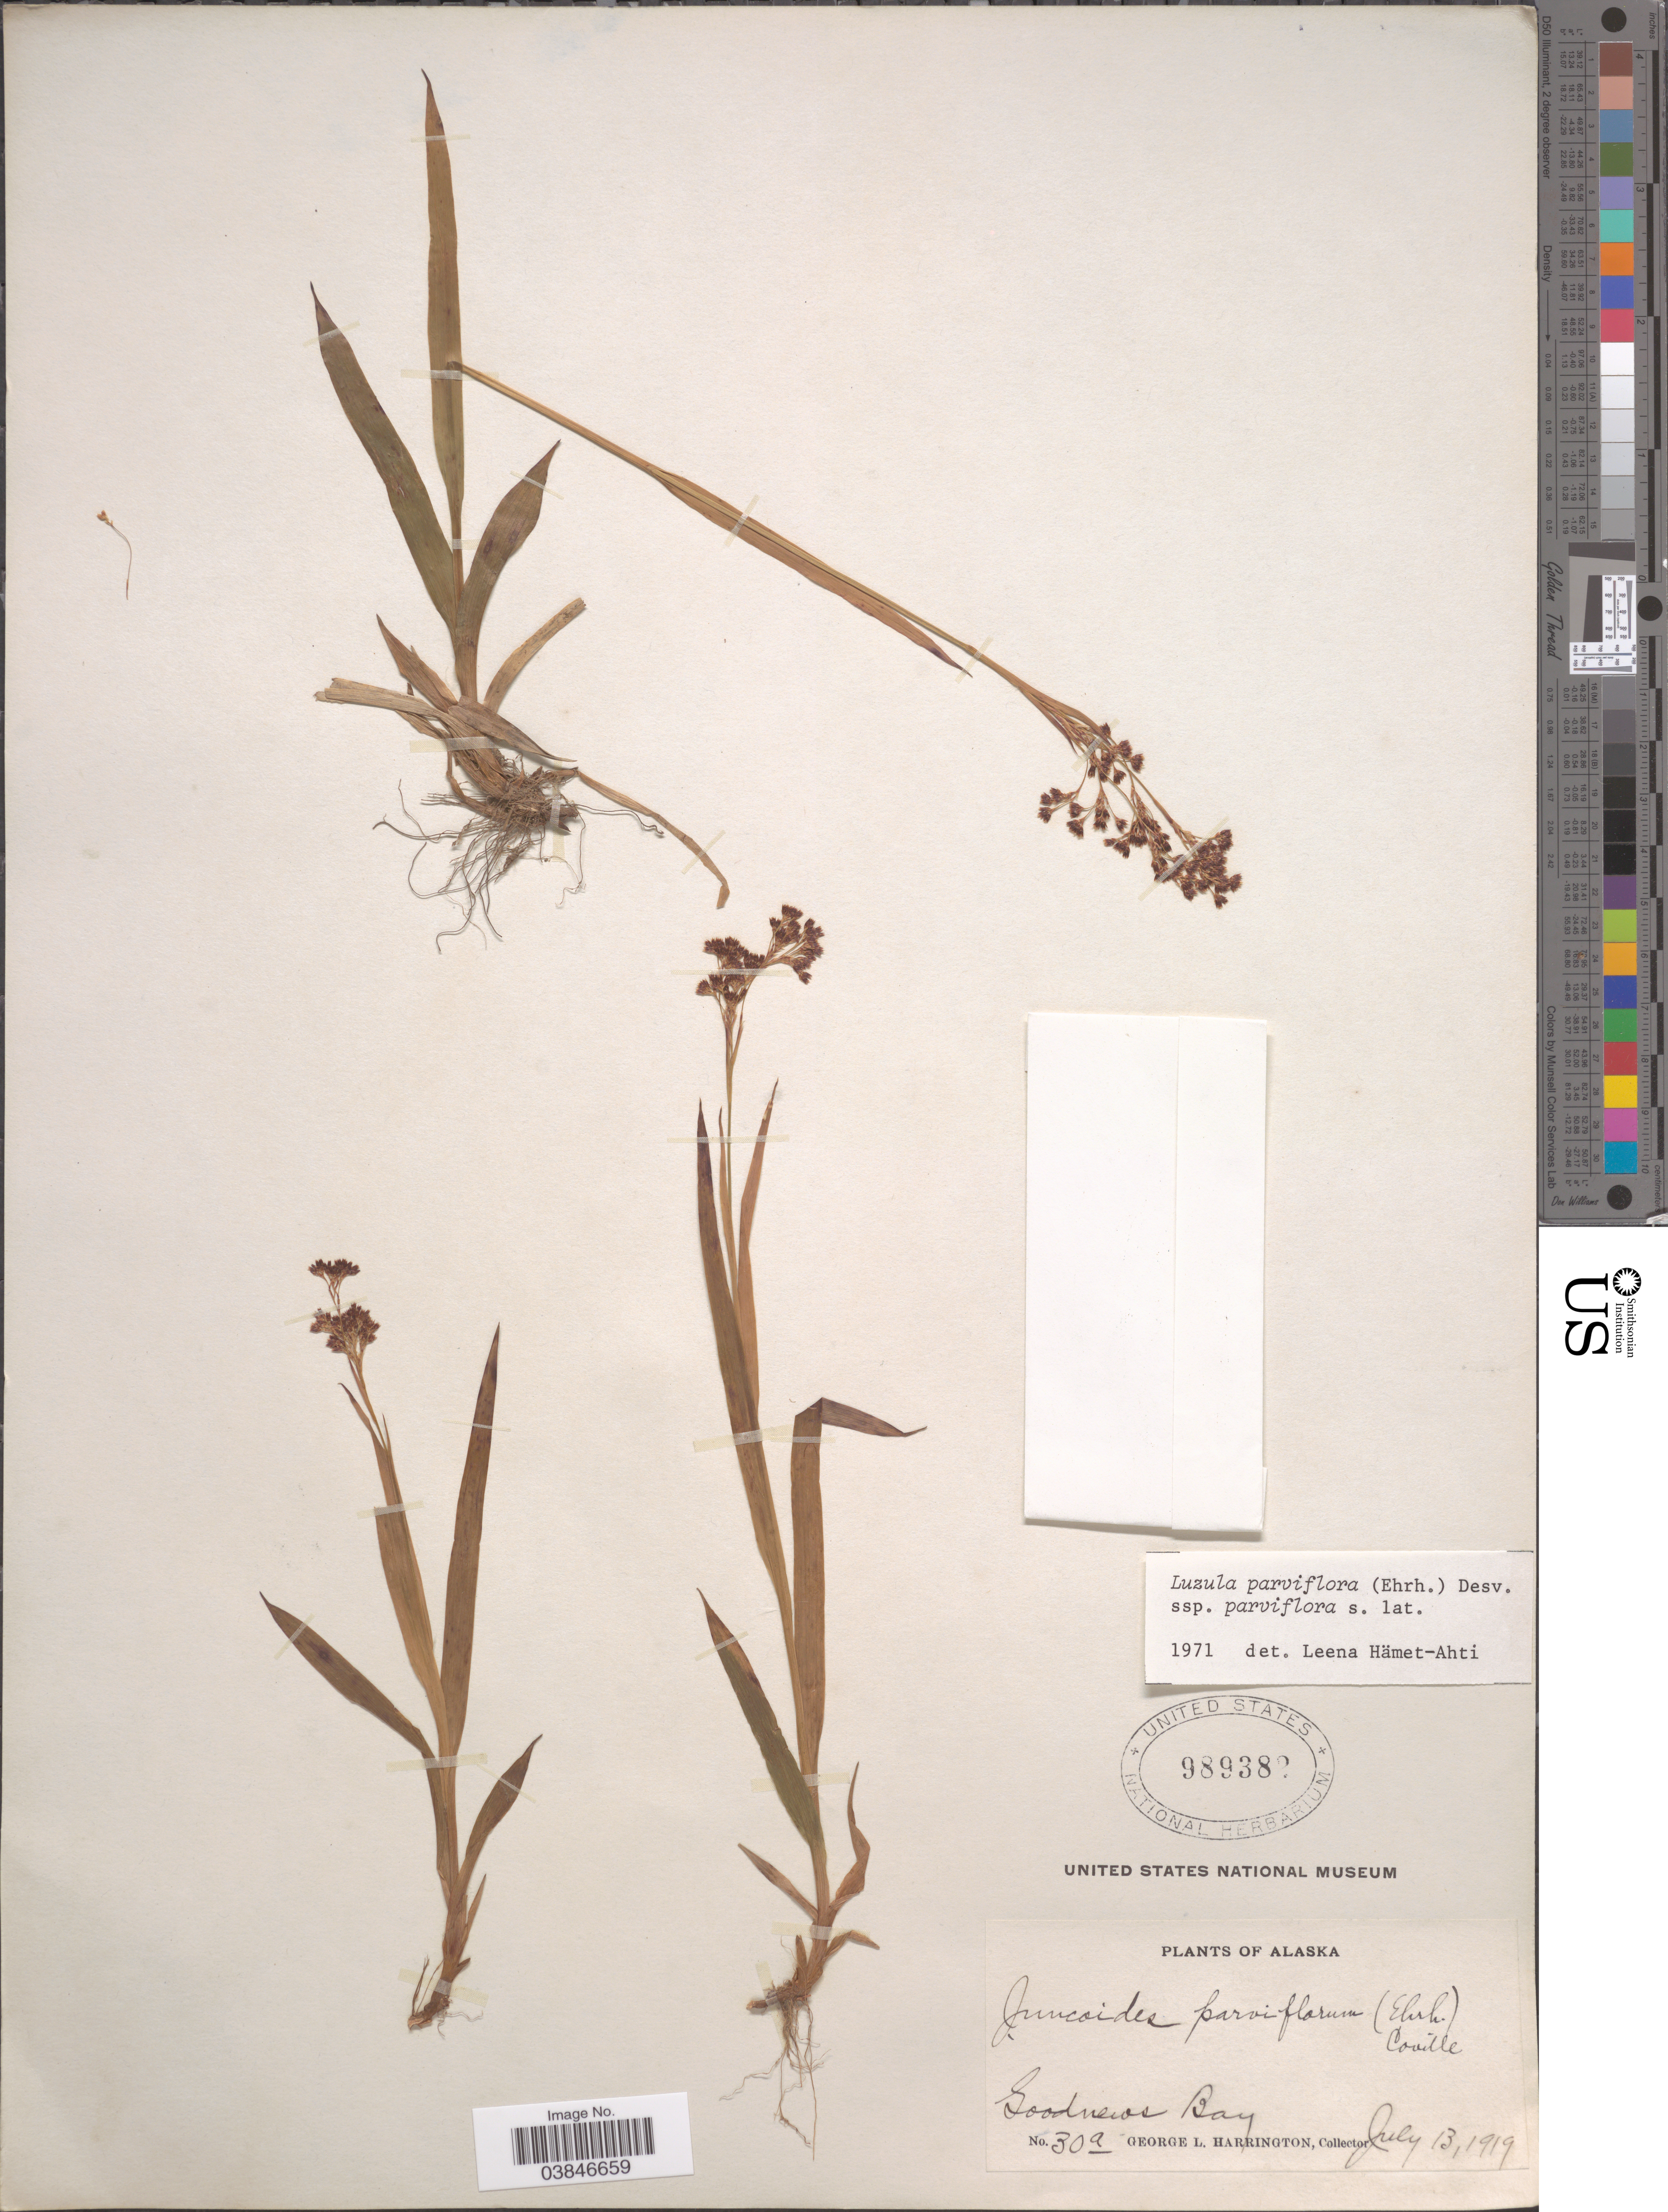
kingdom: Plantae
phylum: Tracheophyta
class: Liliopsida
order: Poales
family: Juncaceae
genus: Luzula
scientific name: Luzula parviflora subsp. parviflora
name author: (Ehrh.) Desv.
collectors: G. Harrington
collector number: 30a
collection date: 1919-07-13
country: United States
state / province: Alaska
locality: Goodnews Bay.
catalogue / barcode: US 989382